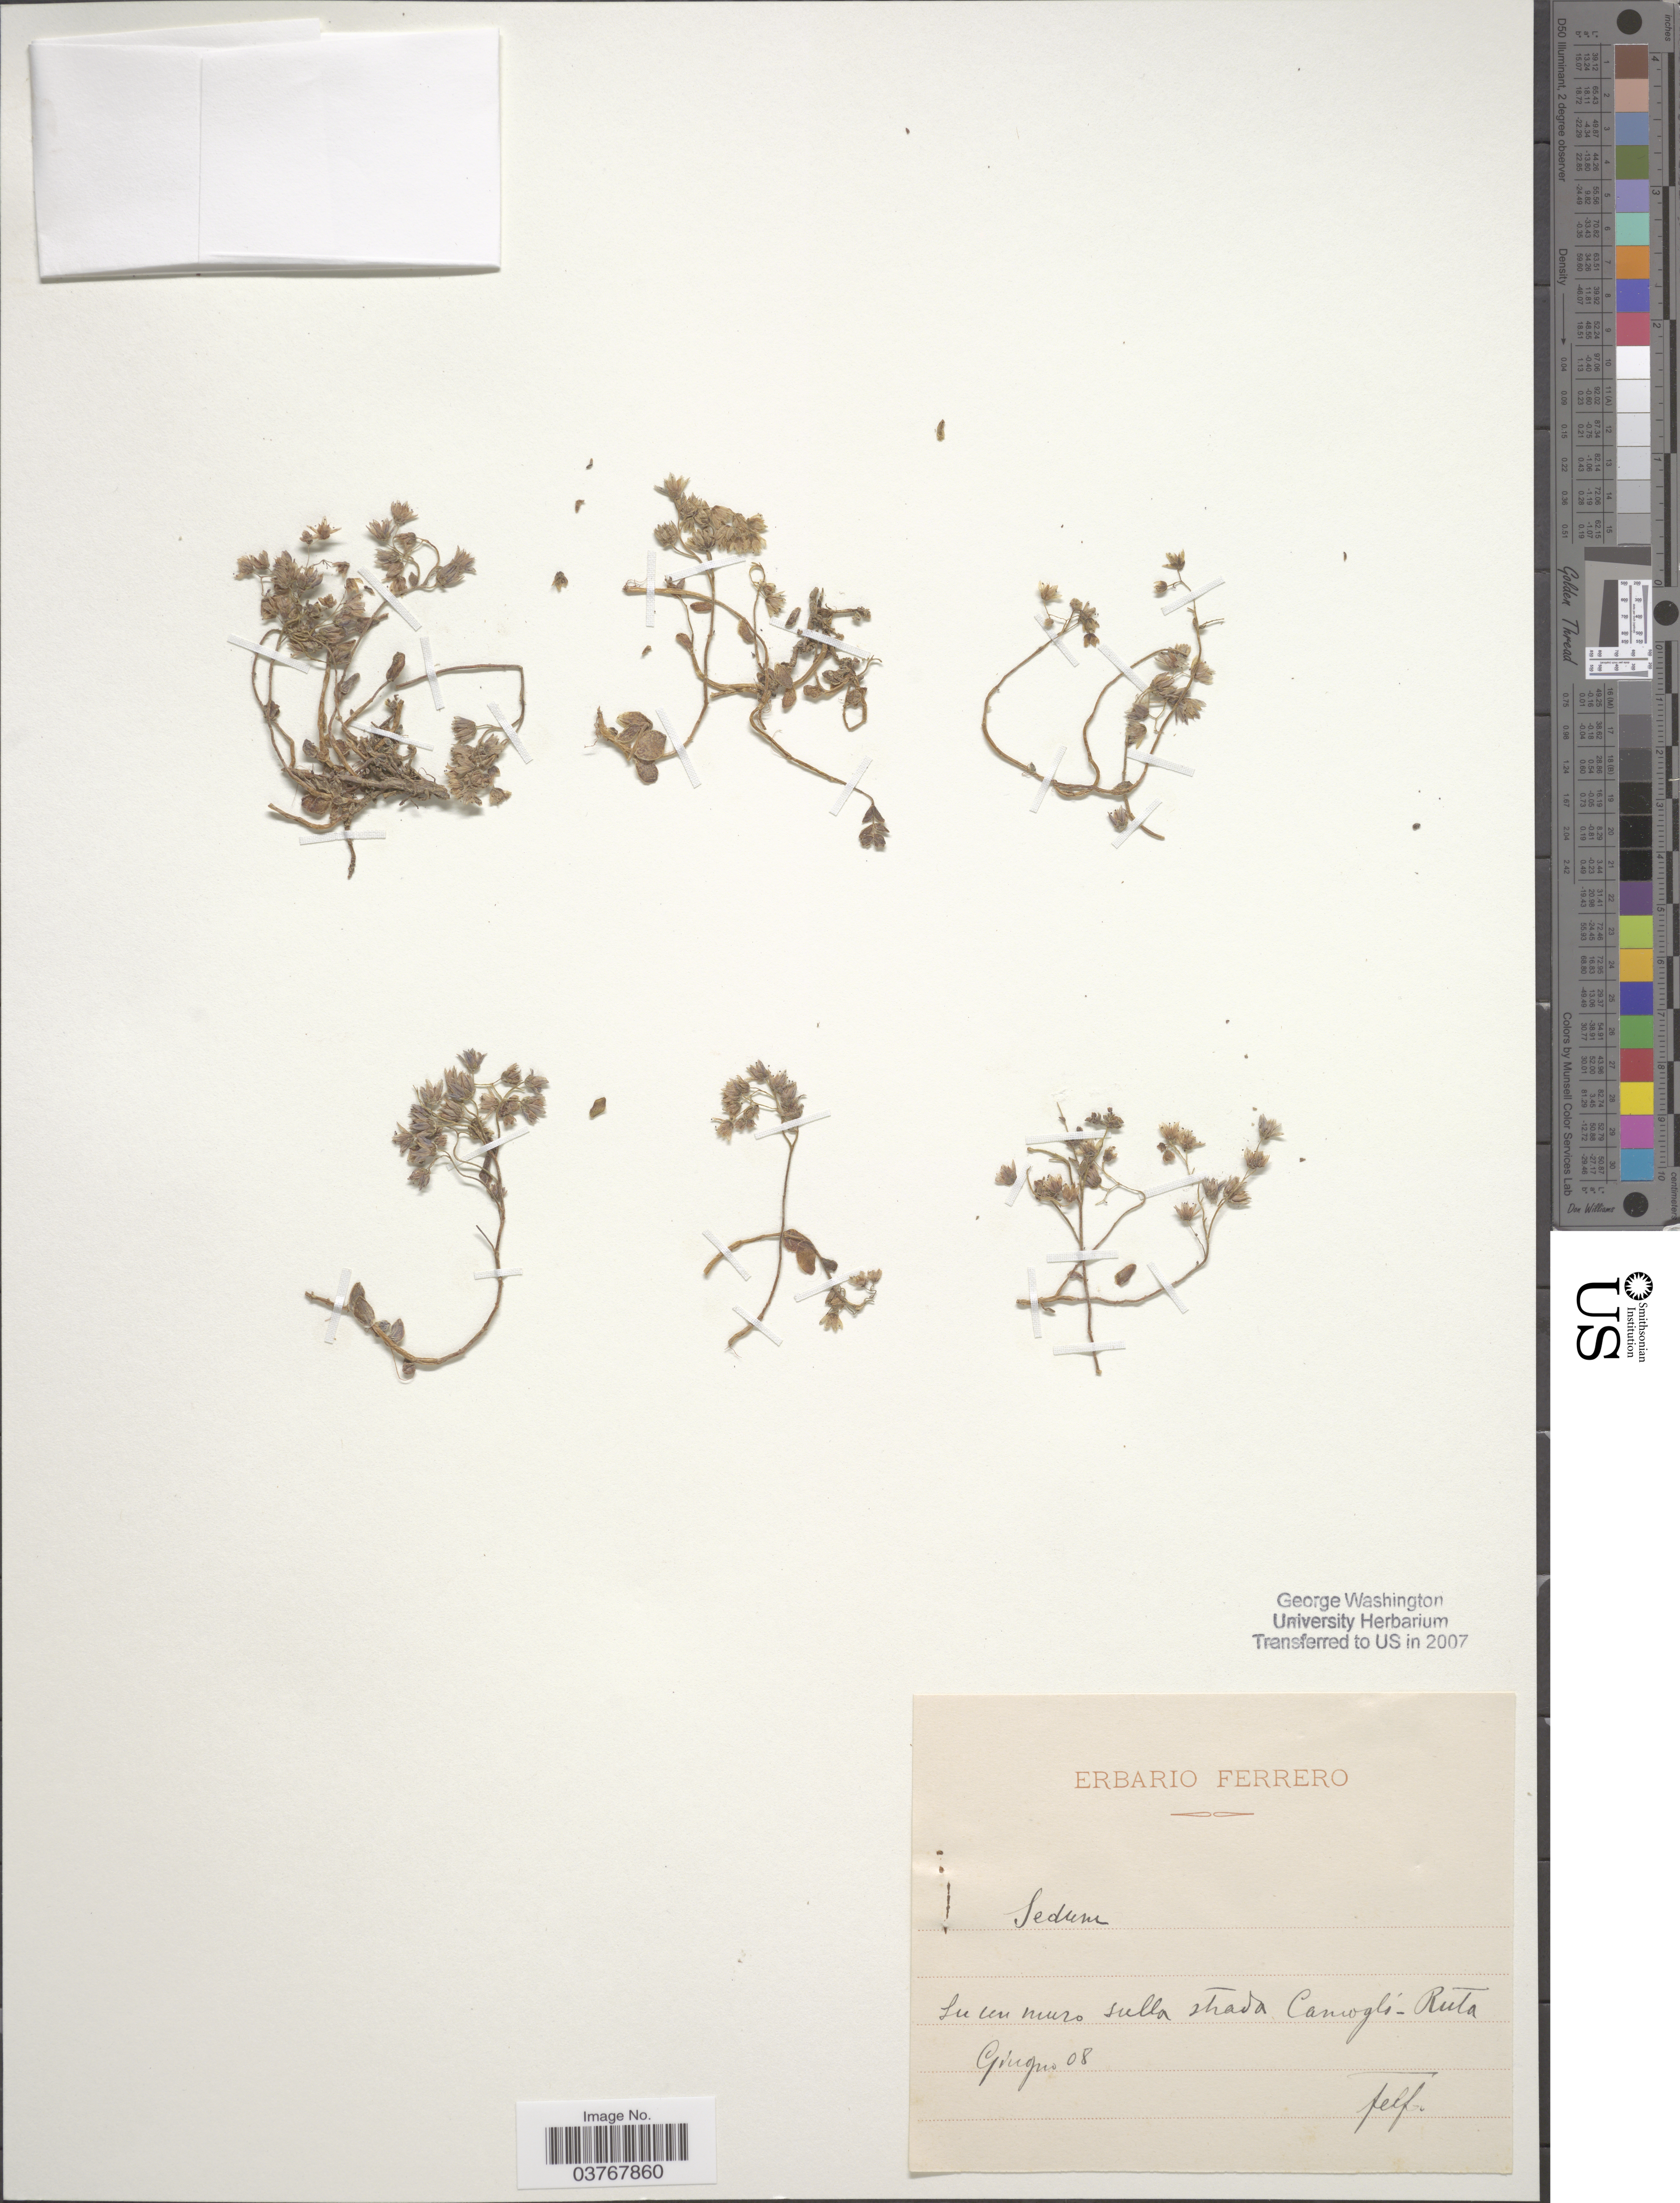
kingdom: Plantae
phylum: Tracheophyta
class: Magnoliopsida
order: Saxifragales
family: Crassulaceae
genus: Sedum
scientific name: Sedum sp.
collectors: F. Ferrero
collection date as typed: Transcribed d/m/y: /6/8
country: Italy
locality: In un muro sulla strada Camogli-Ruta.